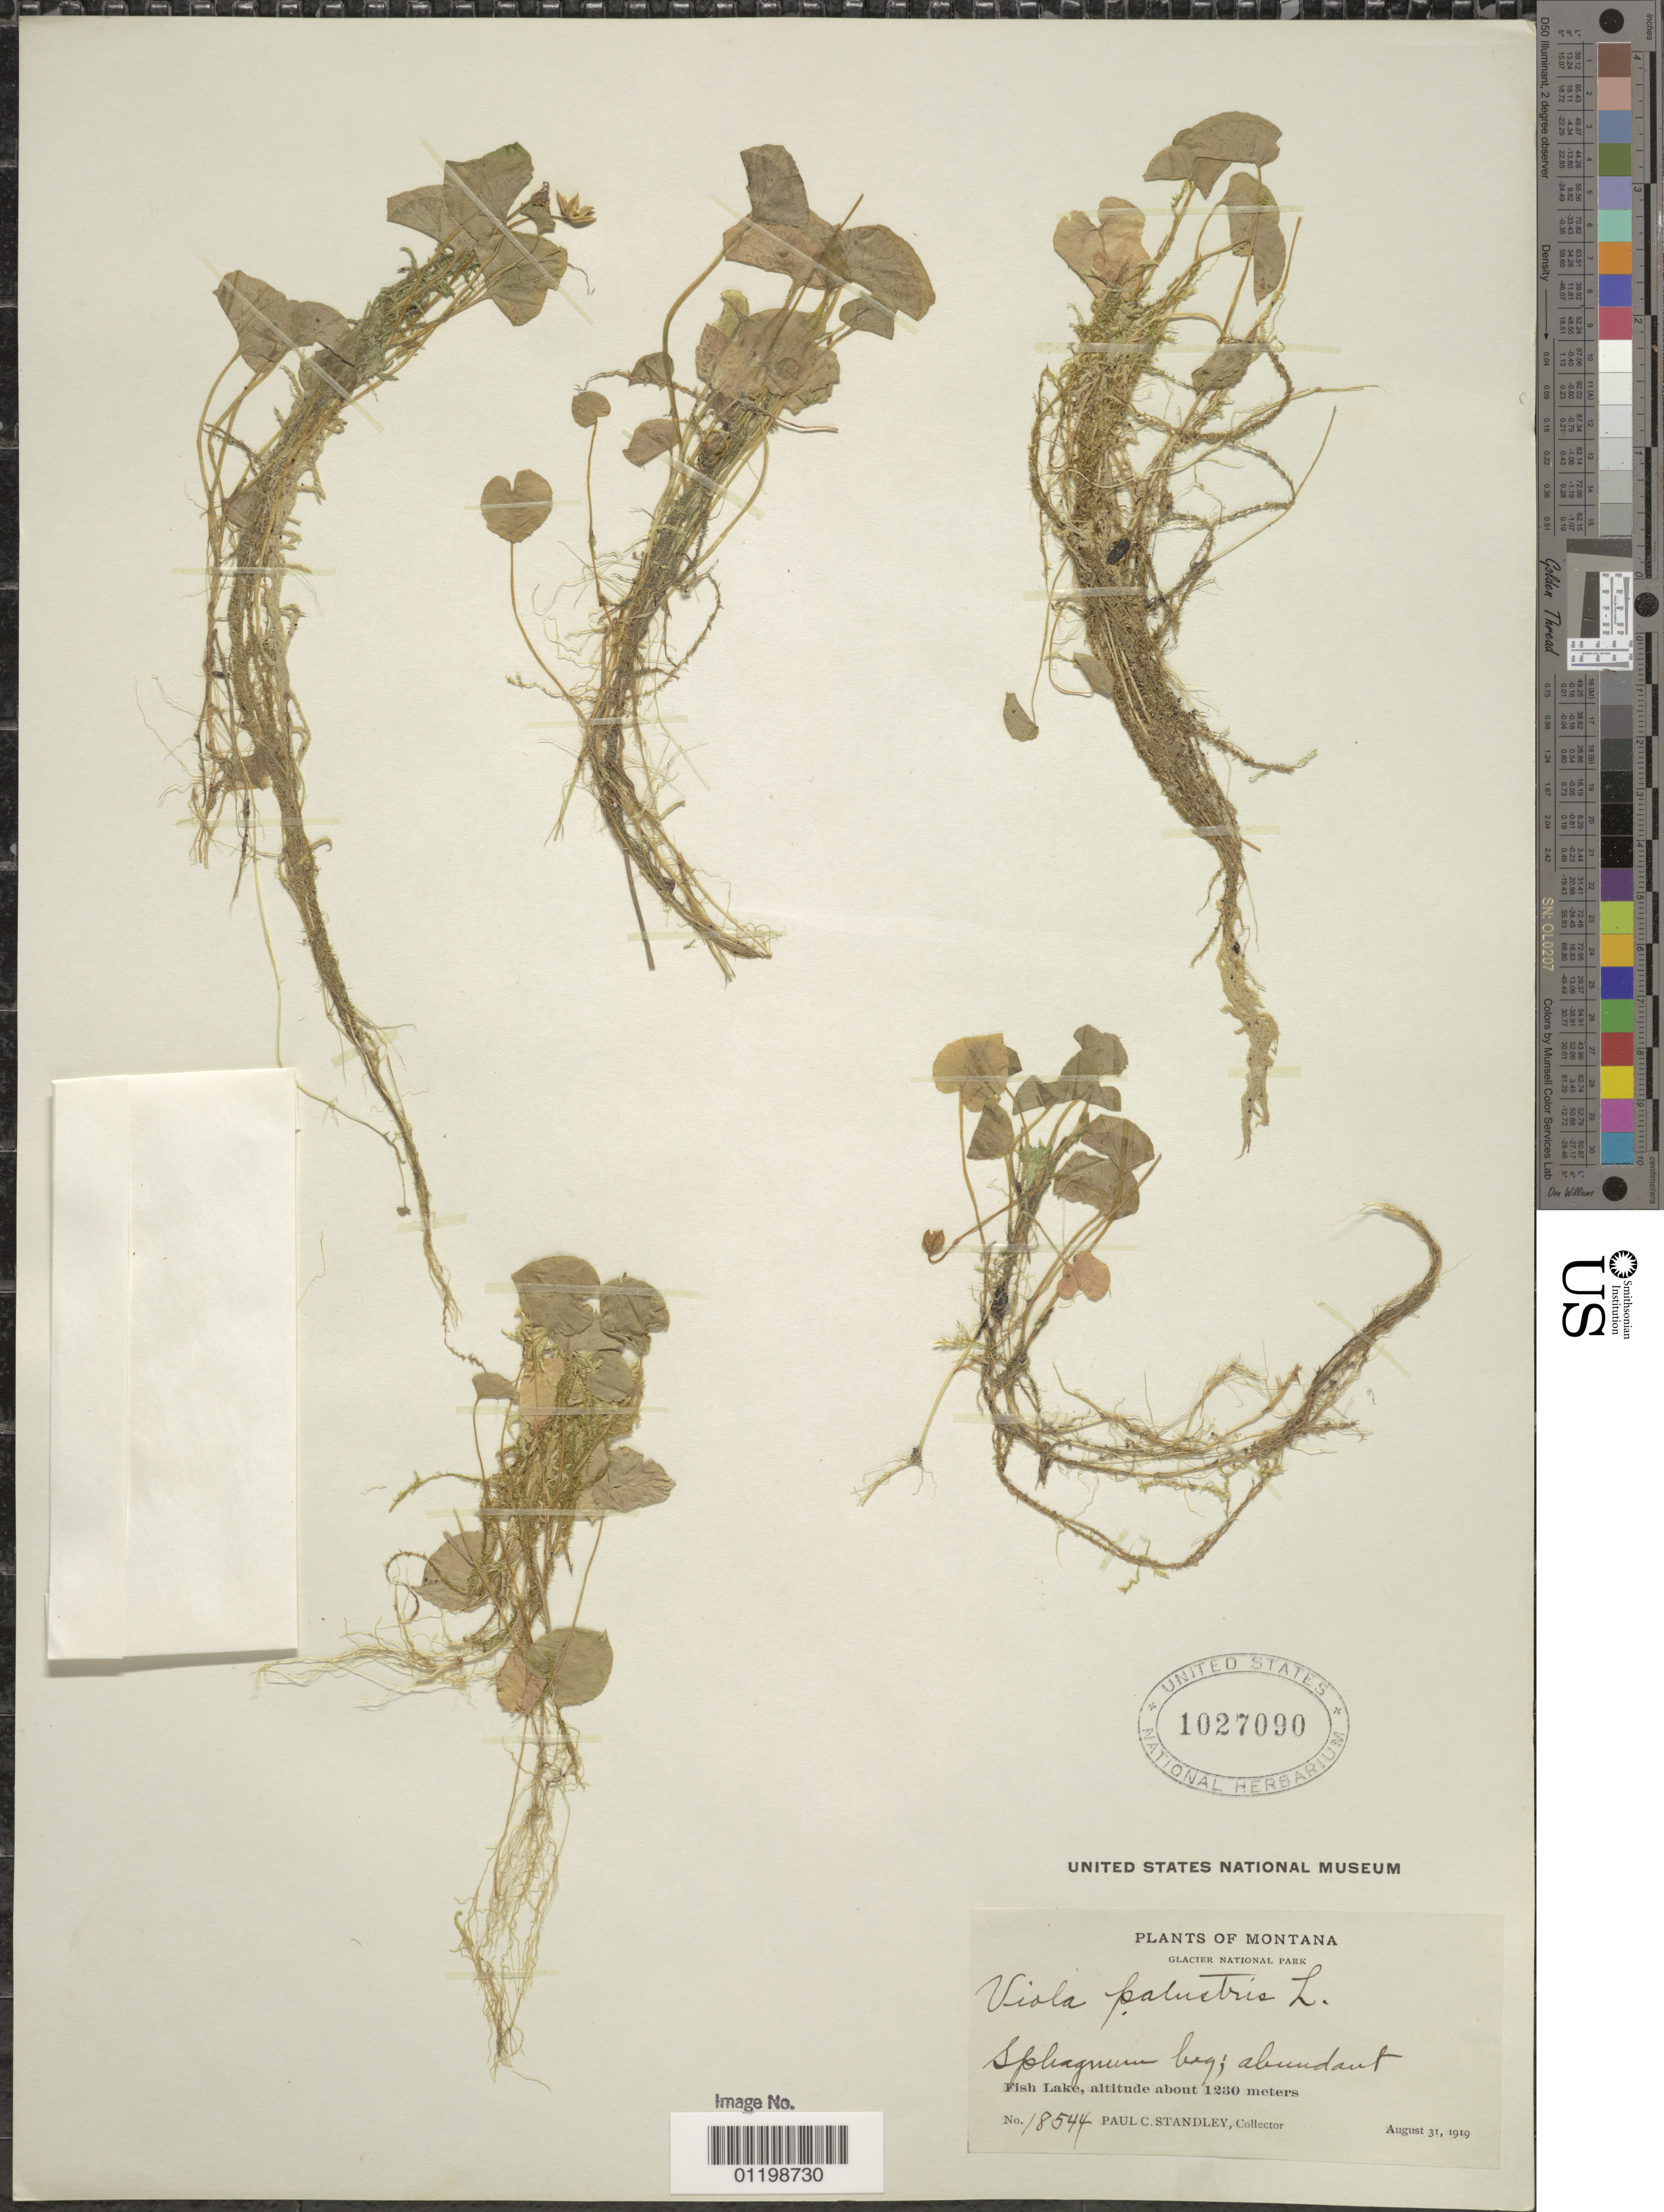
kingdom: Plantae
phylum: Tracheophyta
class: Magnoliopsida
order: Malpighiales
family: Violaceae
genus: Viola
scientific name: Viola palustris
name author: L.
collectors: P. C. Standley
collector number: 18544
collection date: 1919-08-31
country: United States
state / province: Montana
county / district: Flathead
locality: Glacier National Park, Fish Lake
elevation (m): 1230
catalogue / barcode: US 1027090